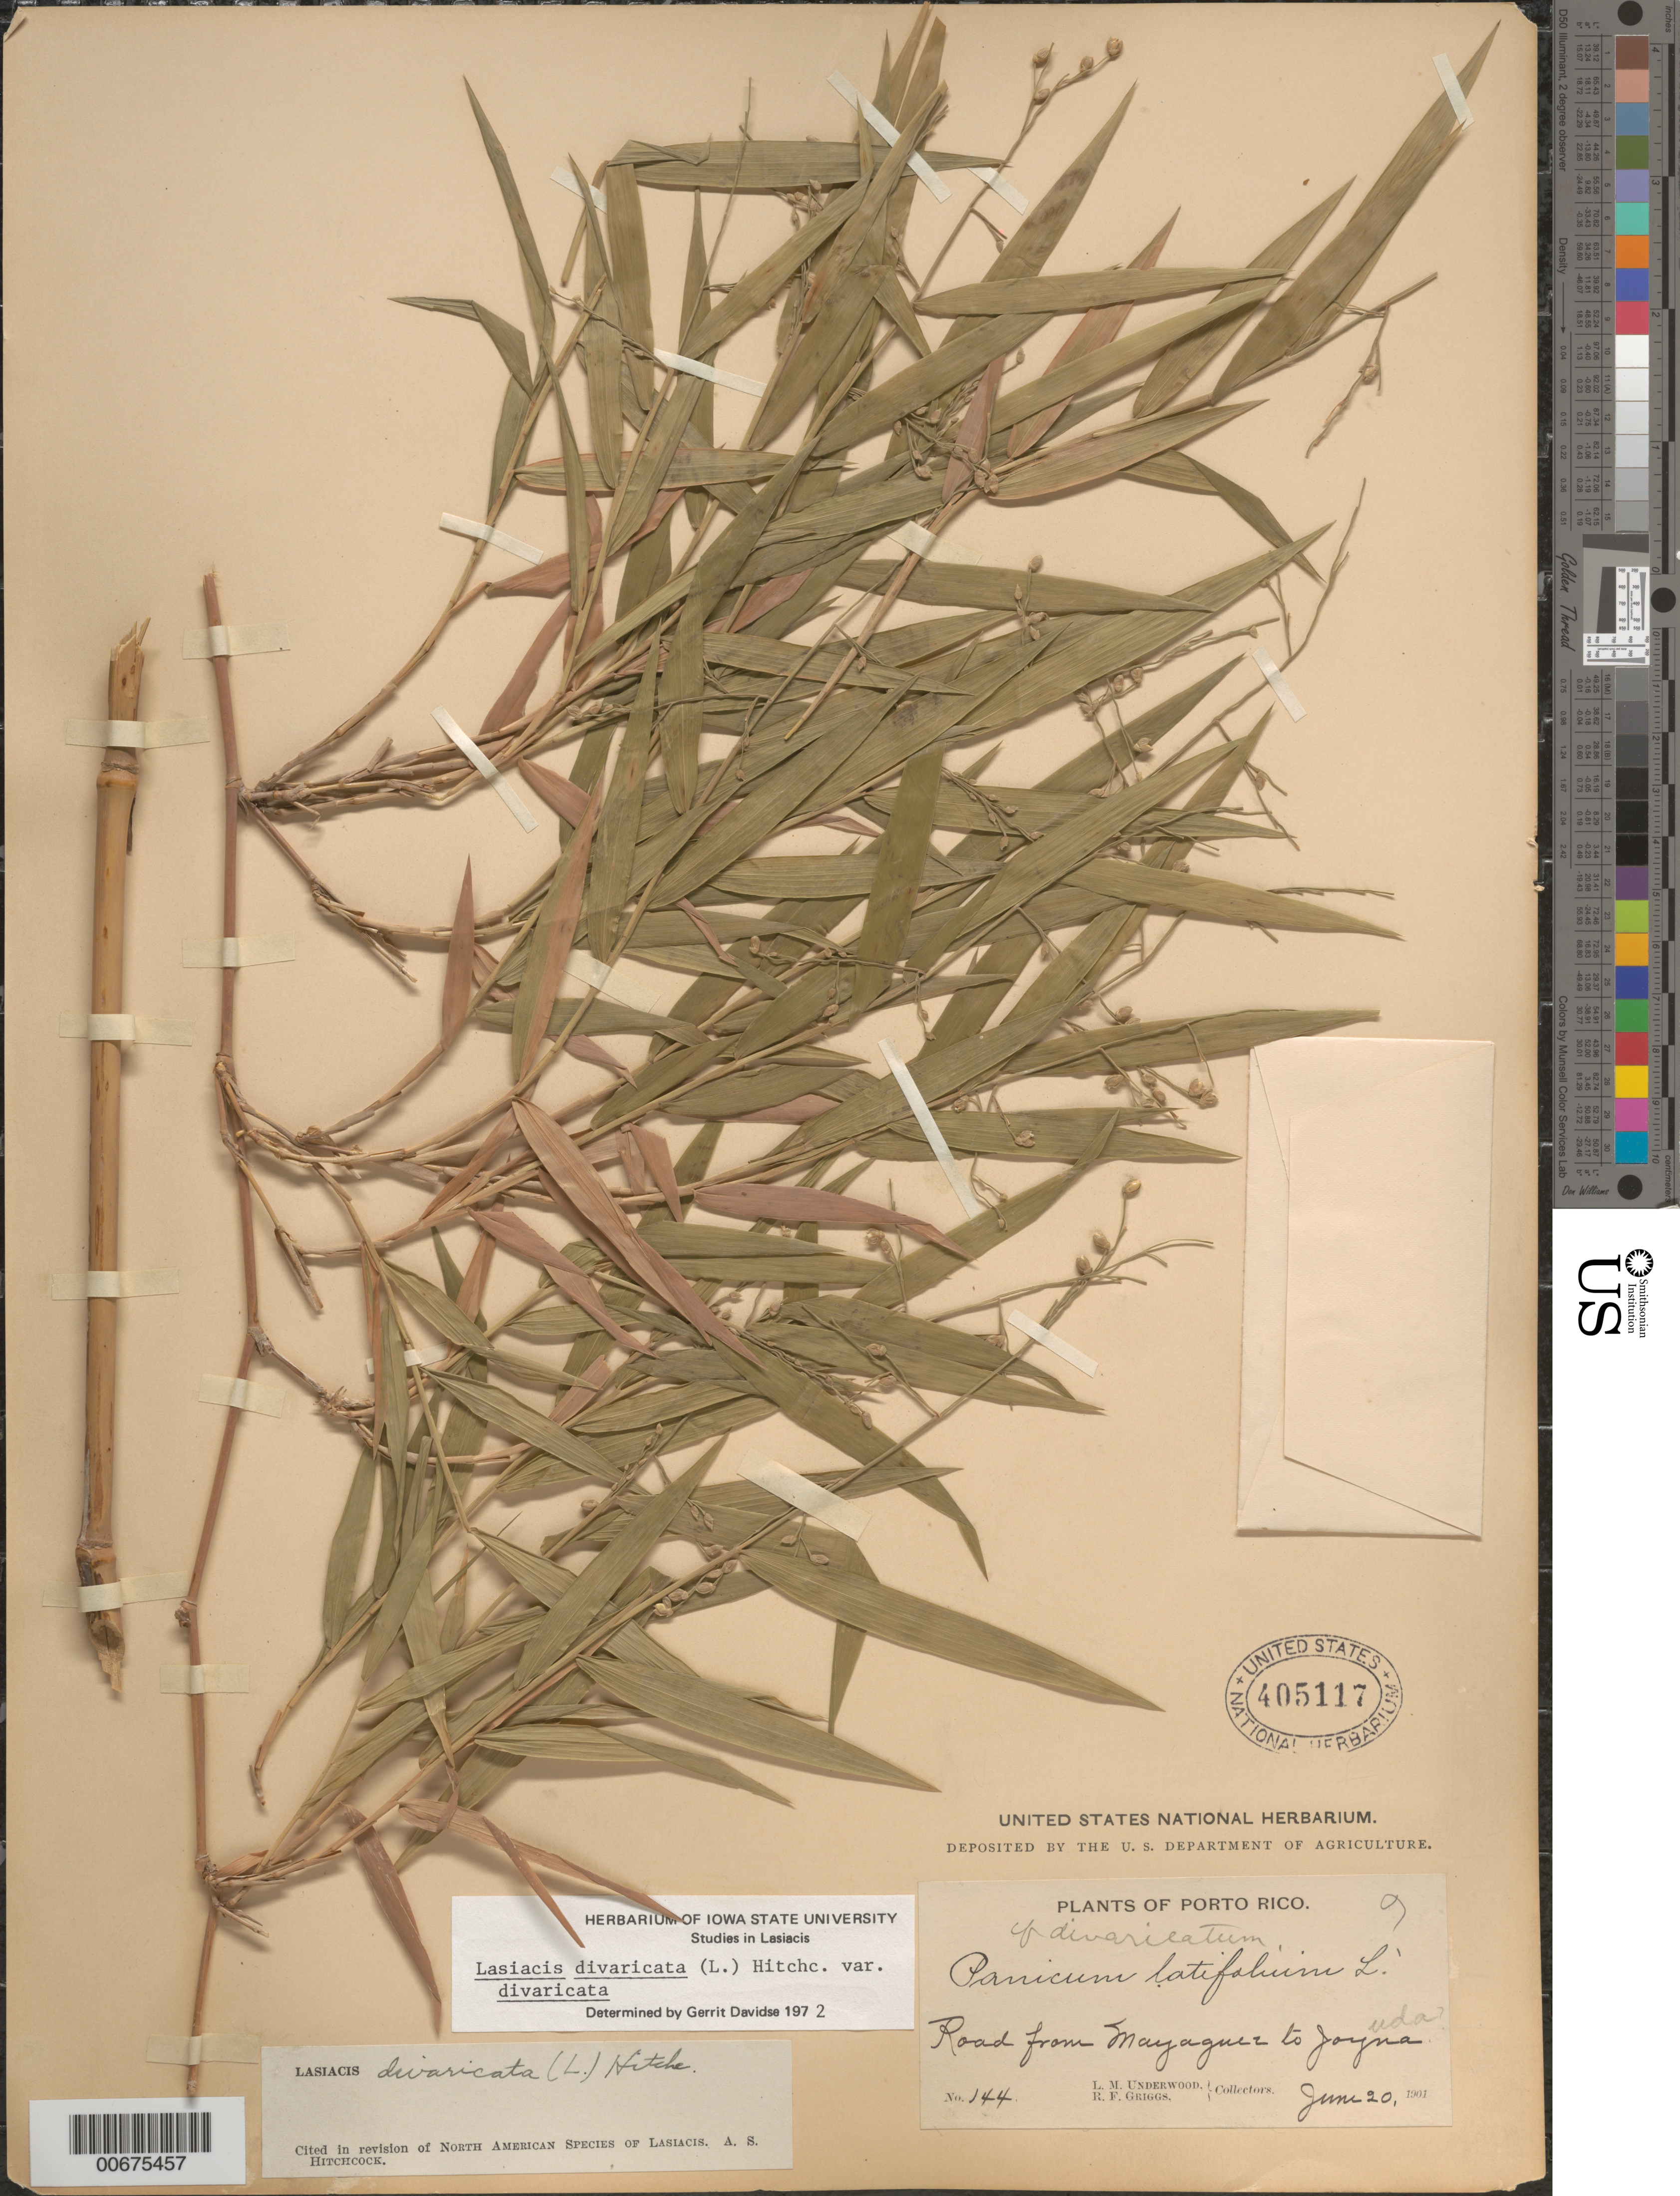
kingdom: Plantae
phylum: Tracheophyta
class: Liliopsida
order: Poales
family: Poaceae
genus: Lasiacis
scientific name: Lasiacis divaricata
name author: (L.) Hitchc.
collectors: L. M. Underwood & R. F. Griggs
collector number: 144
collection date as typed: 20 Jun 1901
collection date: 1901-06-20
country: Puerto Rico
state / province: Mayagüez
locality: road from Mayaguez to Joyua.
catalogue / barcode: US 405117